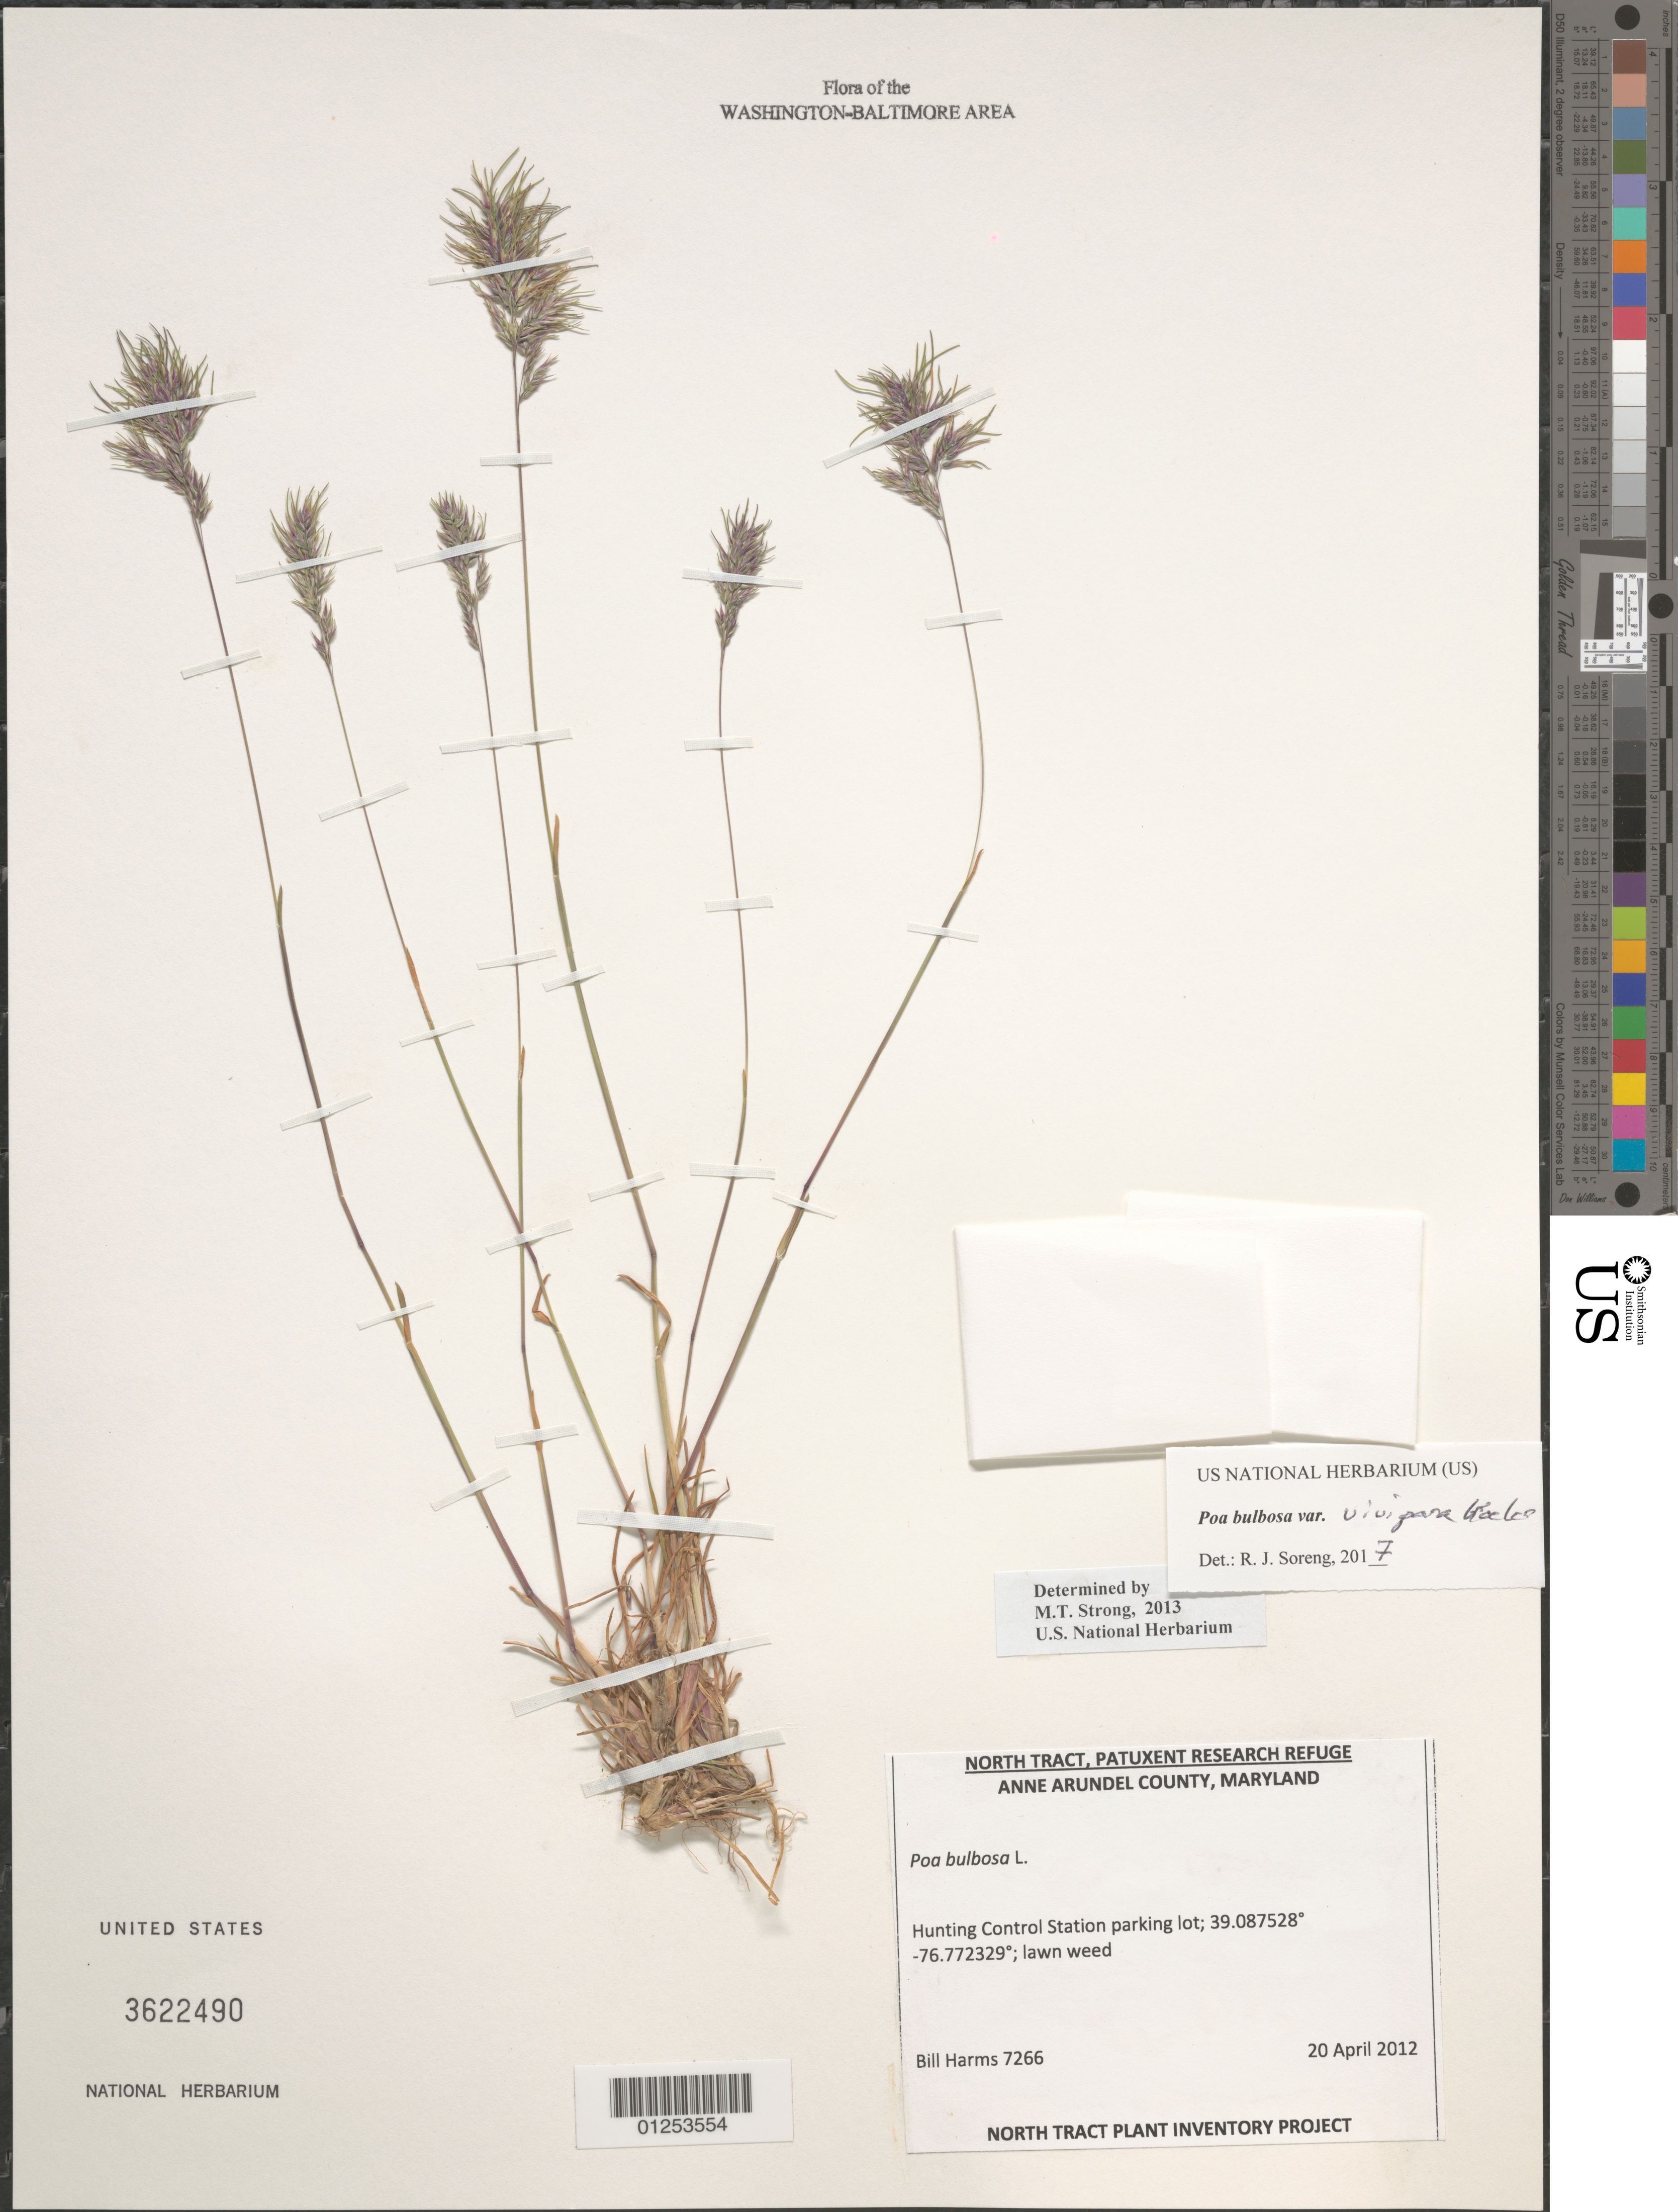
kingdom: Plantae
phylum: Tracheophyta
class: Liliopsida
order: Poales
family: Poaceae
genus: Poa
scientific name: Poa bulbosa subsp. bulbosa var. vivipara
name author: Koeler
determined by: Soreng, Robert J., Research Associate (BOT), Smithsonian Institution - National Museum of Natural History (UNITED STATES)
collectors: B. Harms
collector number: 7266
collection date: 2012-04-20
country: United States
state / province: Maryland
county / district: Anne Arundel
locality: Hunting Control Station parking lot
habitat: lawn weed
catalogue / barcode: US 3622490